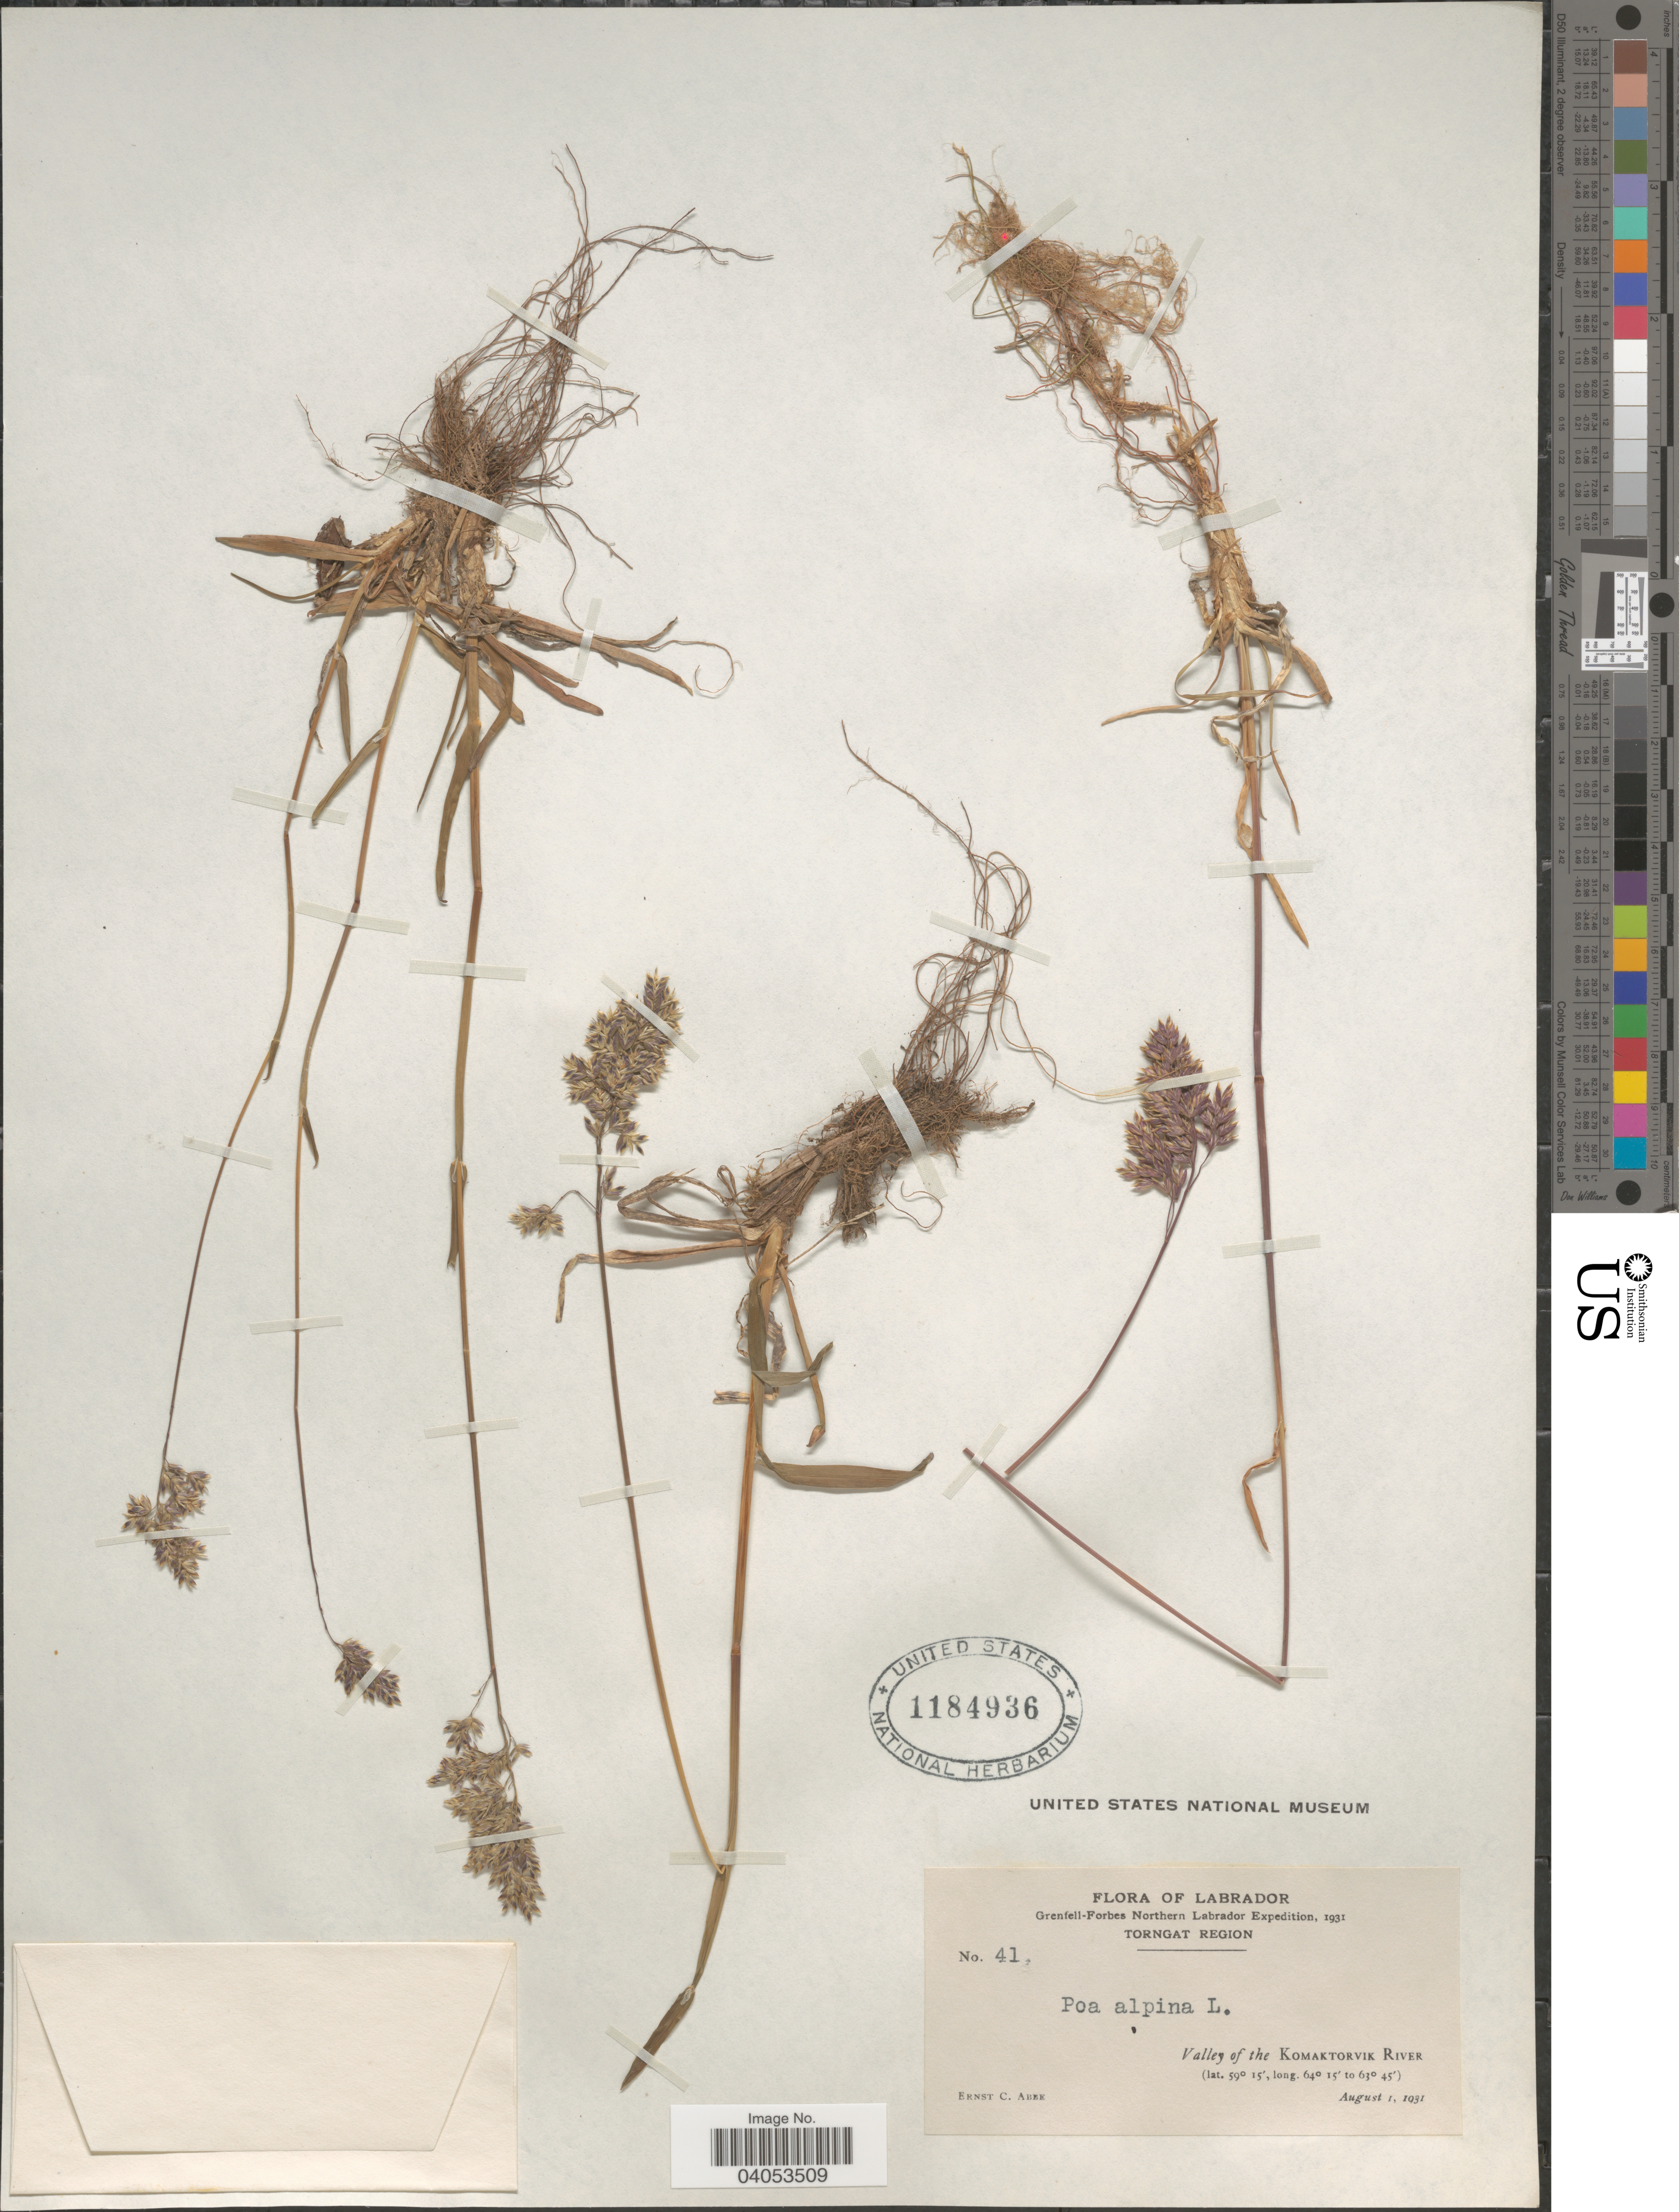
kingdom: Plantae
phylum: Tracheophyta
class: Liliopsida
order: Poales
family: Poaceae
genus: Poa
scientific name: Poa alpina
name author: L.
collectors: E. C. Abbe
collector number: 41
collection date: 1931-08-01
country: Canada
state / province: Newfoundland and Labrador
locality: Labrador. Torngat Region. Valley of the Komaktorvik River.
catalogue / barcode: US 1184936